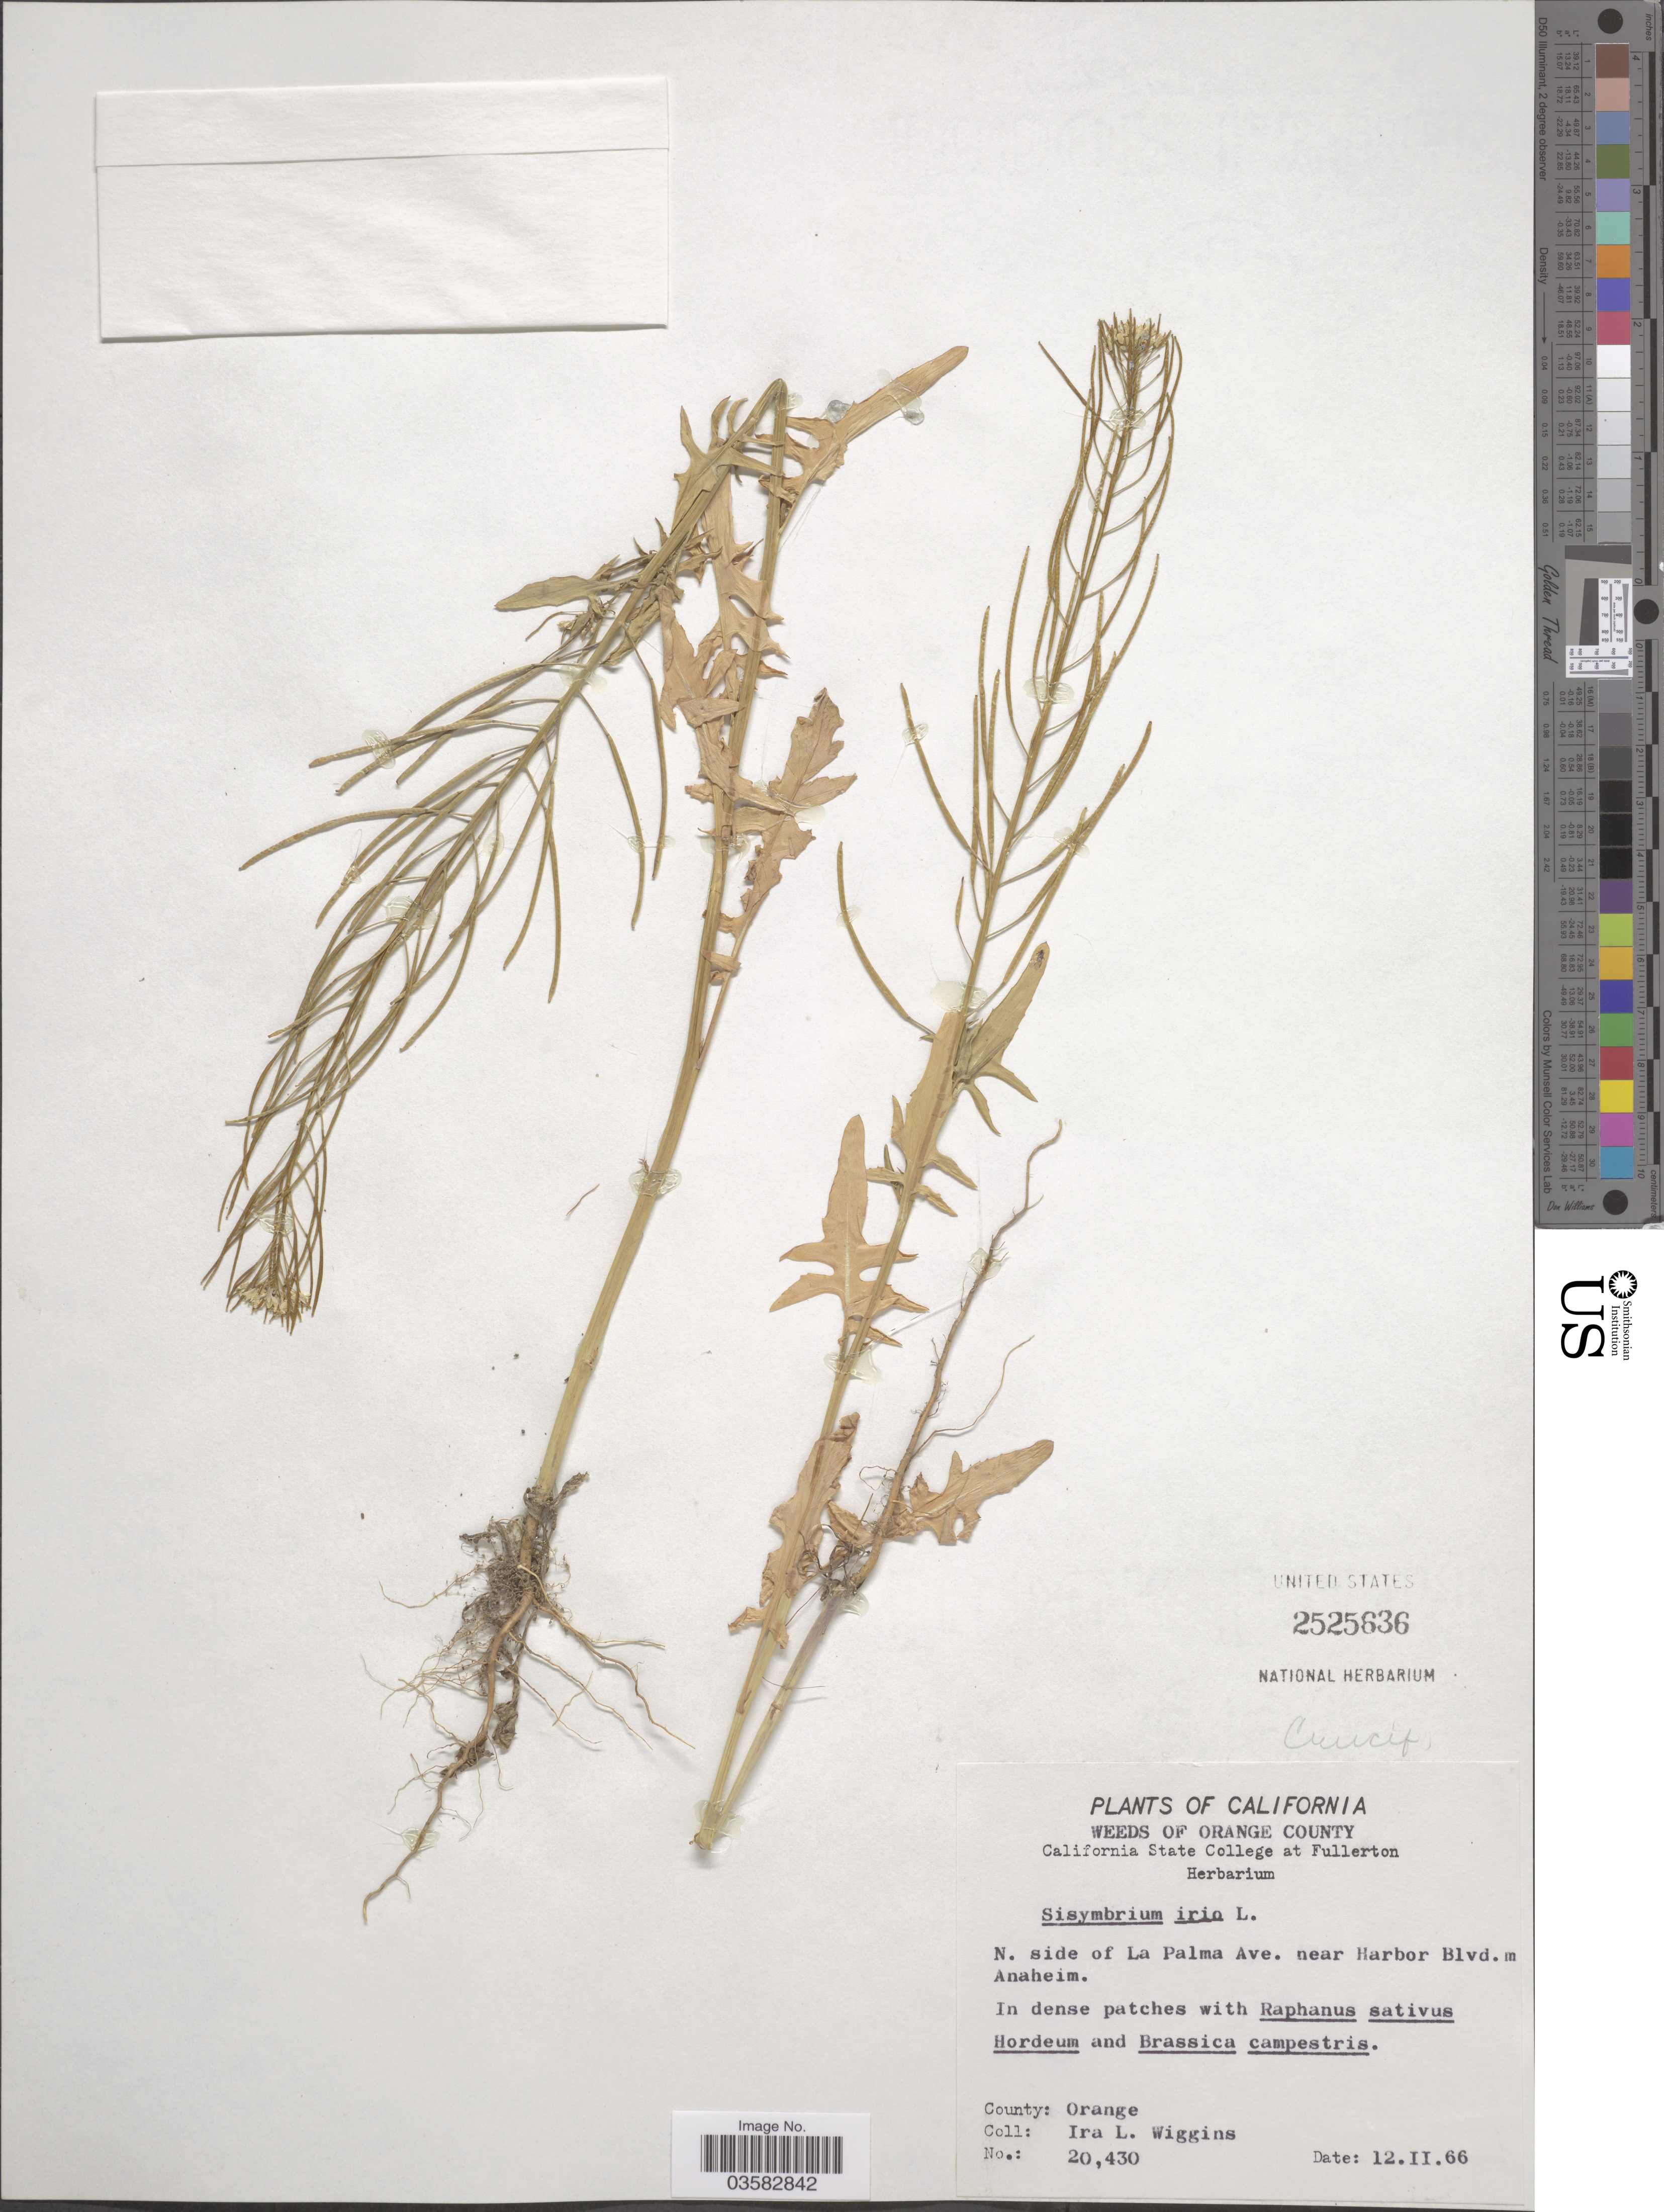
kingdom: Plantae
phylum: Tracheophyta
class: Magnoliopsida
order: Brassicales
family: Brassicaceae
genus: Sisymbrium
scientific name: Sisymbrium irio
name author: L.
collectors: I. L. Wiggins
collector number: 20430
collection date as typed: Transcribed d/m/y: 12/2/66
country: United States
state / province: California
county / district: Orange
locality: Orange County. N. side of La Palma Ave. near Harbor Blvd. m Anaheim.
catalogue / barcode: US 2525636